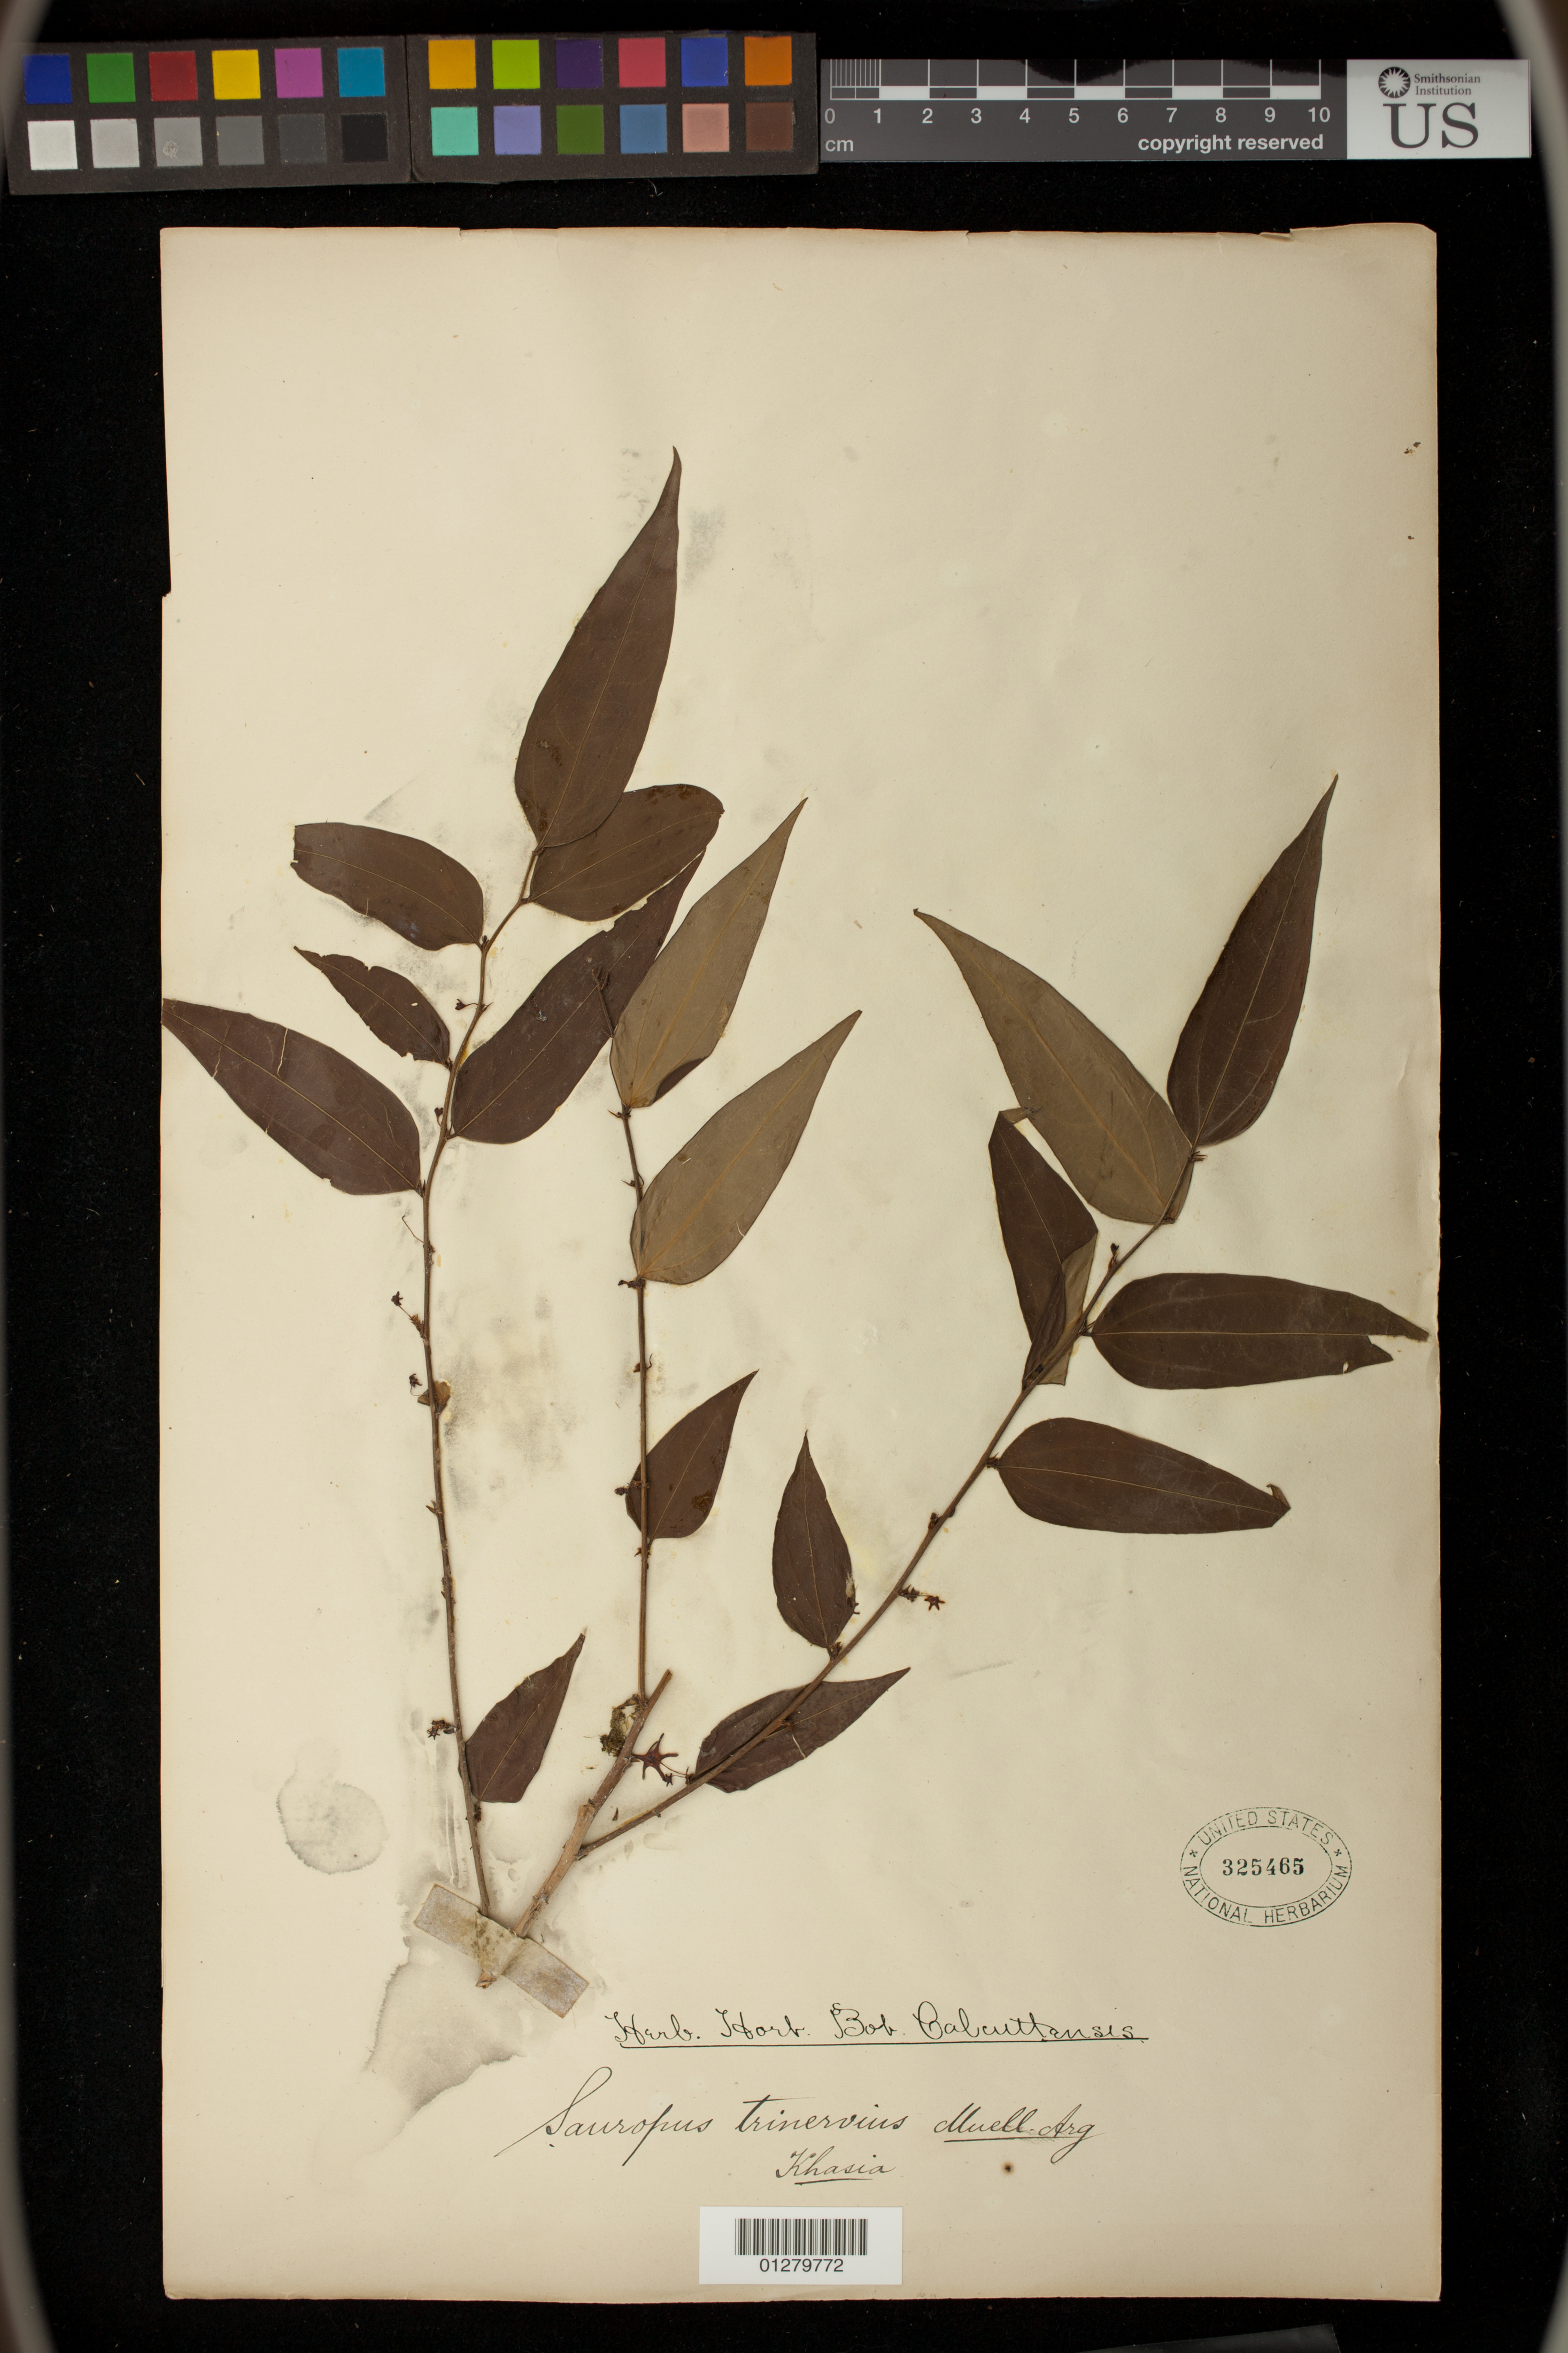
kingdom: Plantae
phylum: Tracheophyta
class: Magnoliopsida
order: Malpighiales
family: Phyllanthaceae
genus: Sauropus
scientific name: Sauropus trinervius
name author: Hook. f. et al.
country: India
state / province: Meghalaya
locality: Khasia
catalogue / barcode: US 325465